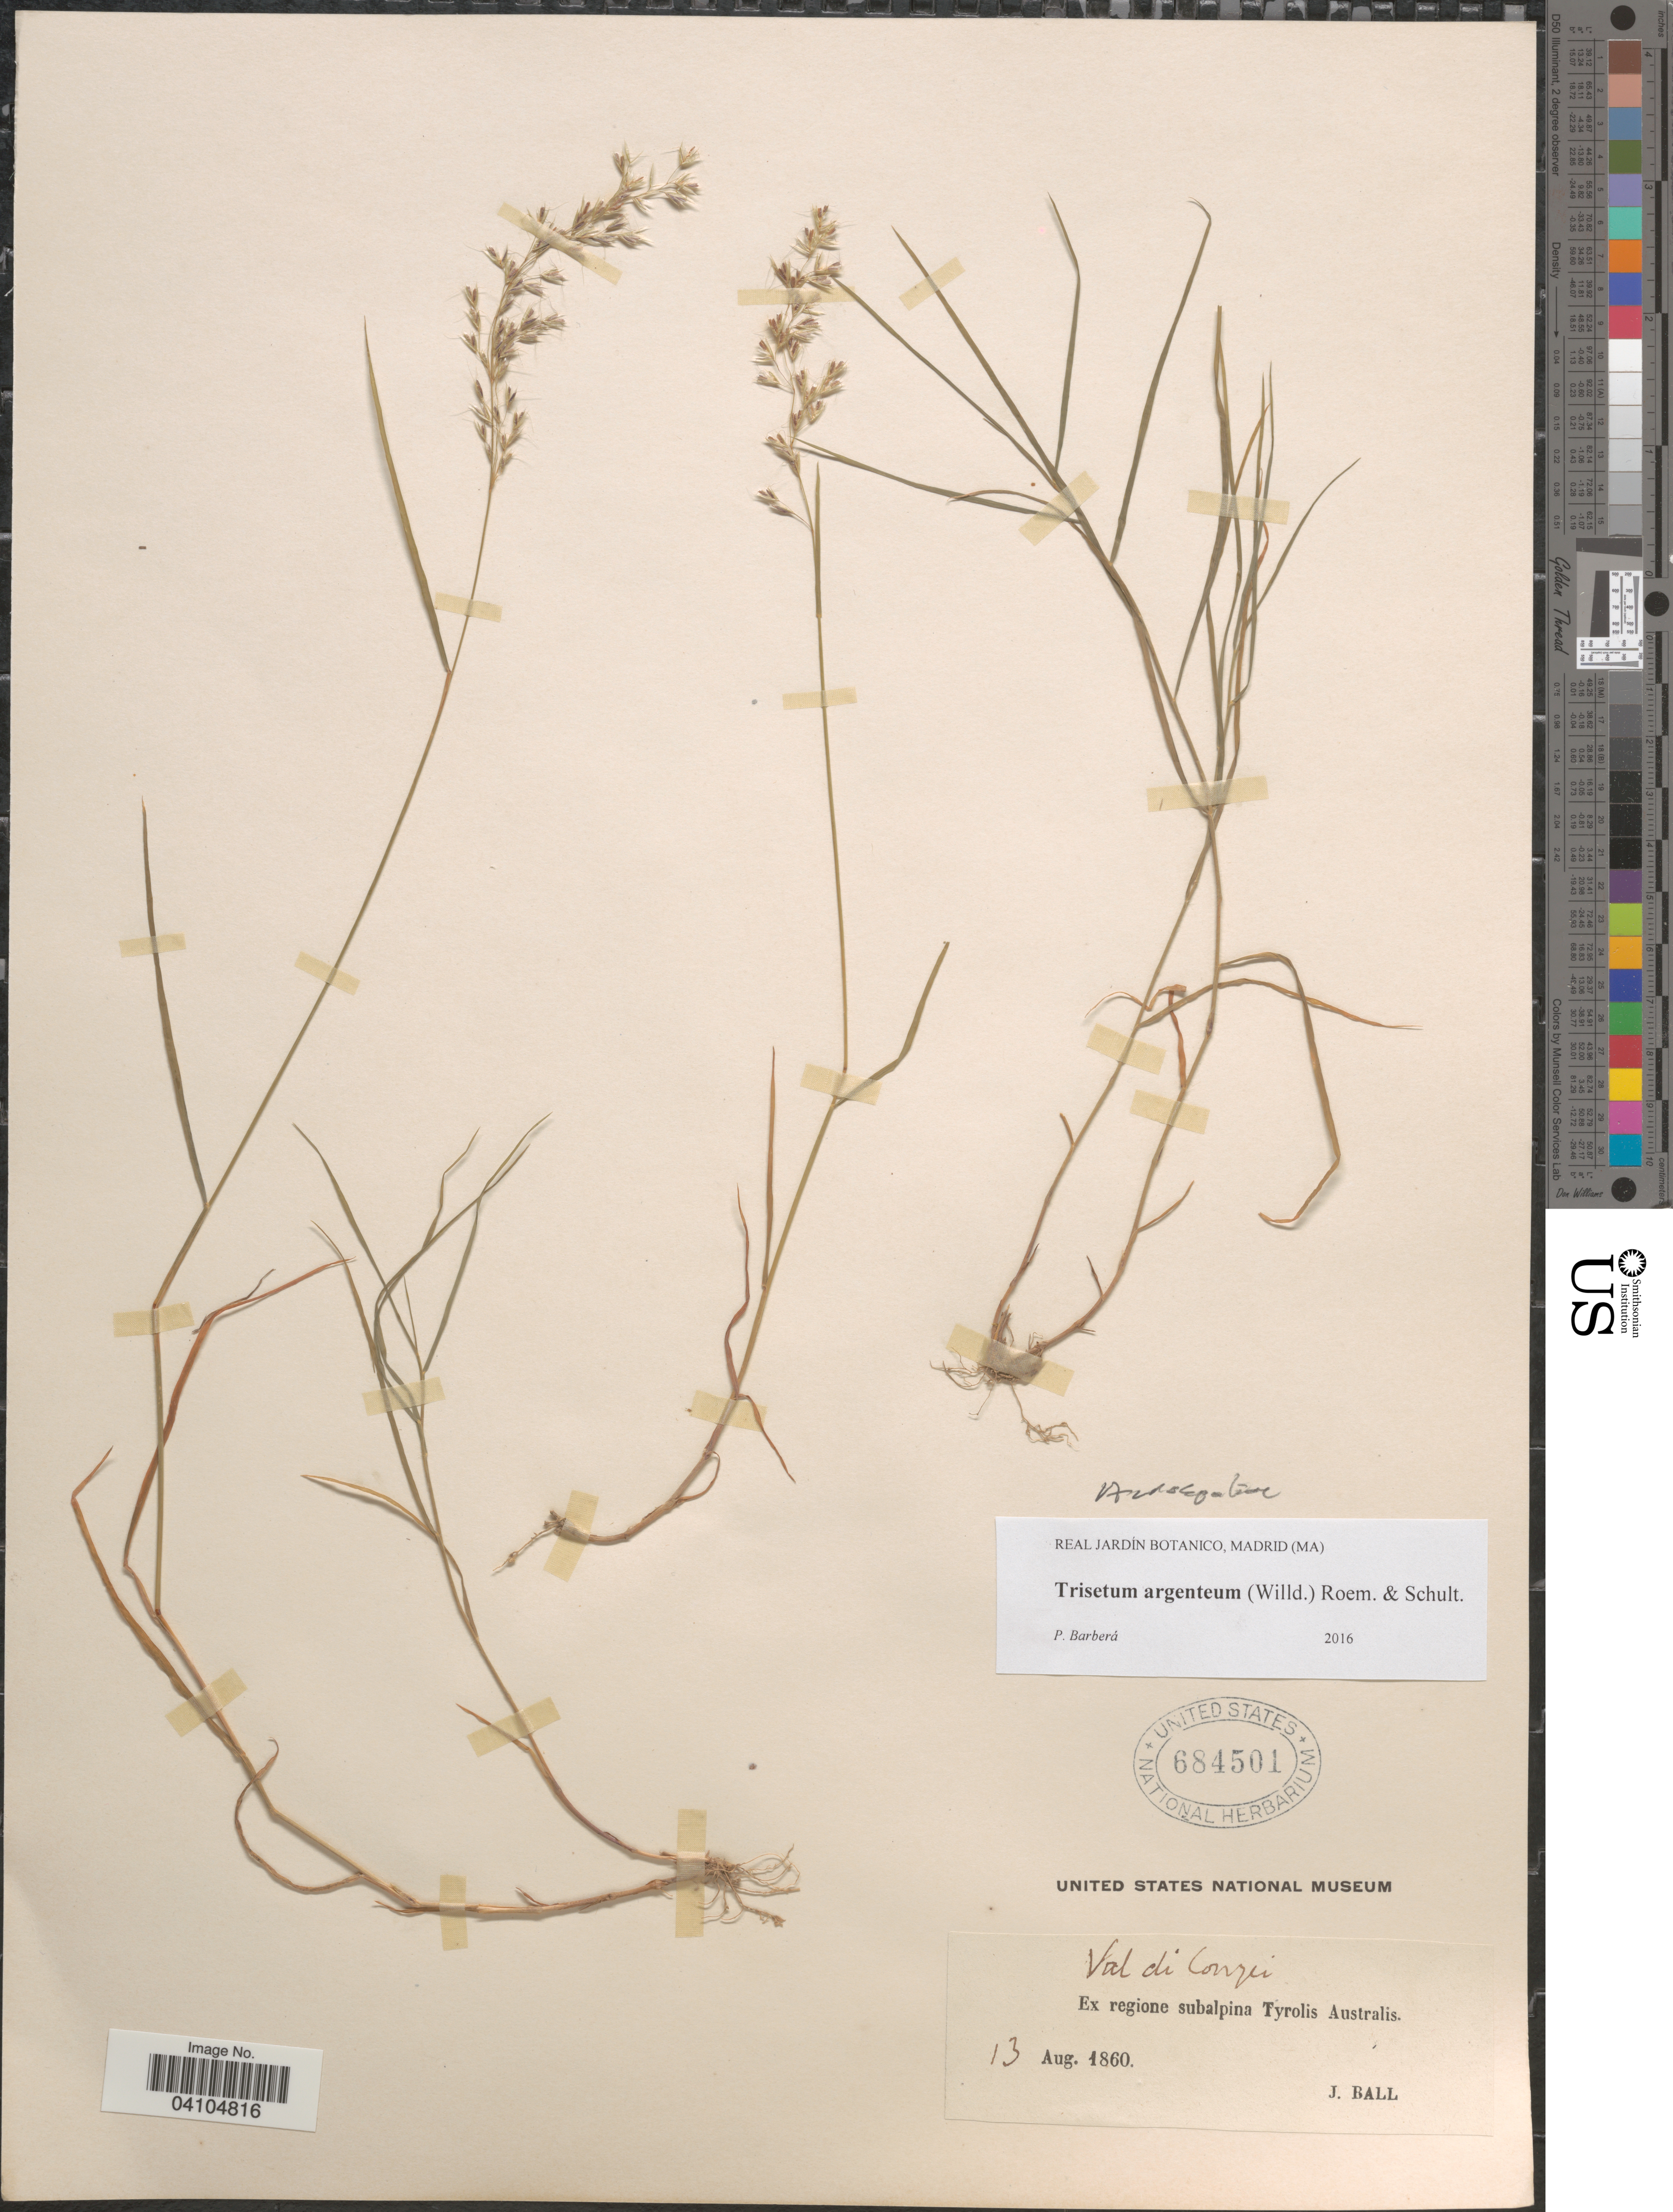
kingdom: Plantae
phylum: Tracheophyta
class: Liliopsida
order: Poales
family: Poaceae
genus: Acrospelion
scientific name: Acrospelion argenteum ined.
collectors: J. Ball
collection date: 1860-08-13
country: Italy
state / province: Trentino-Alto Adige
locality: Val di Conzei. Ex regione subalpina Tyrolis Australis.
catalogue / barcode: US 684501